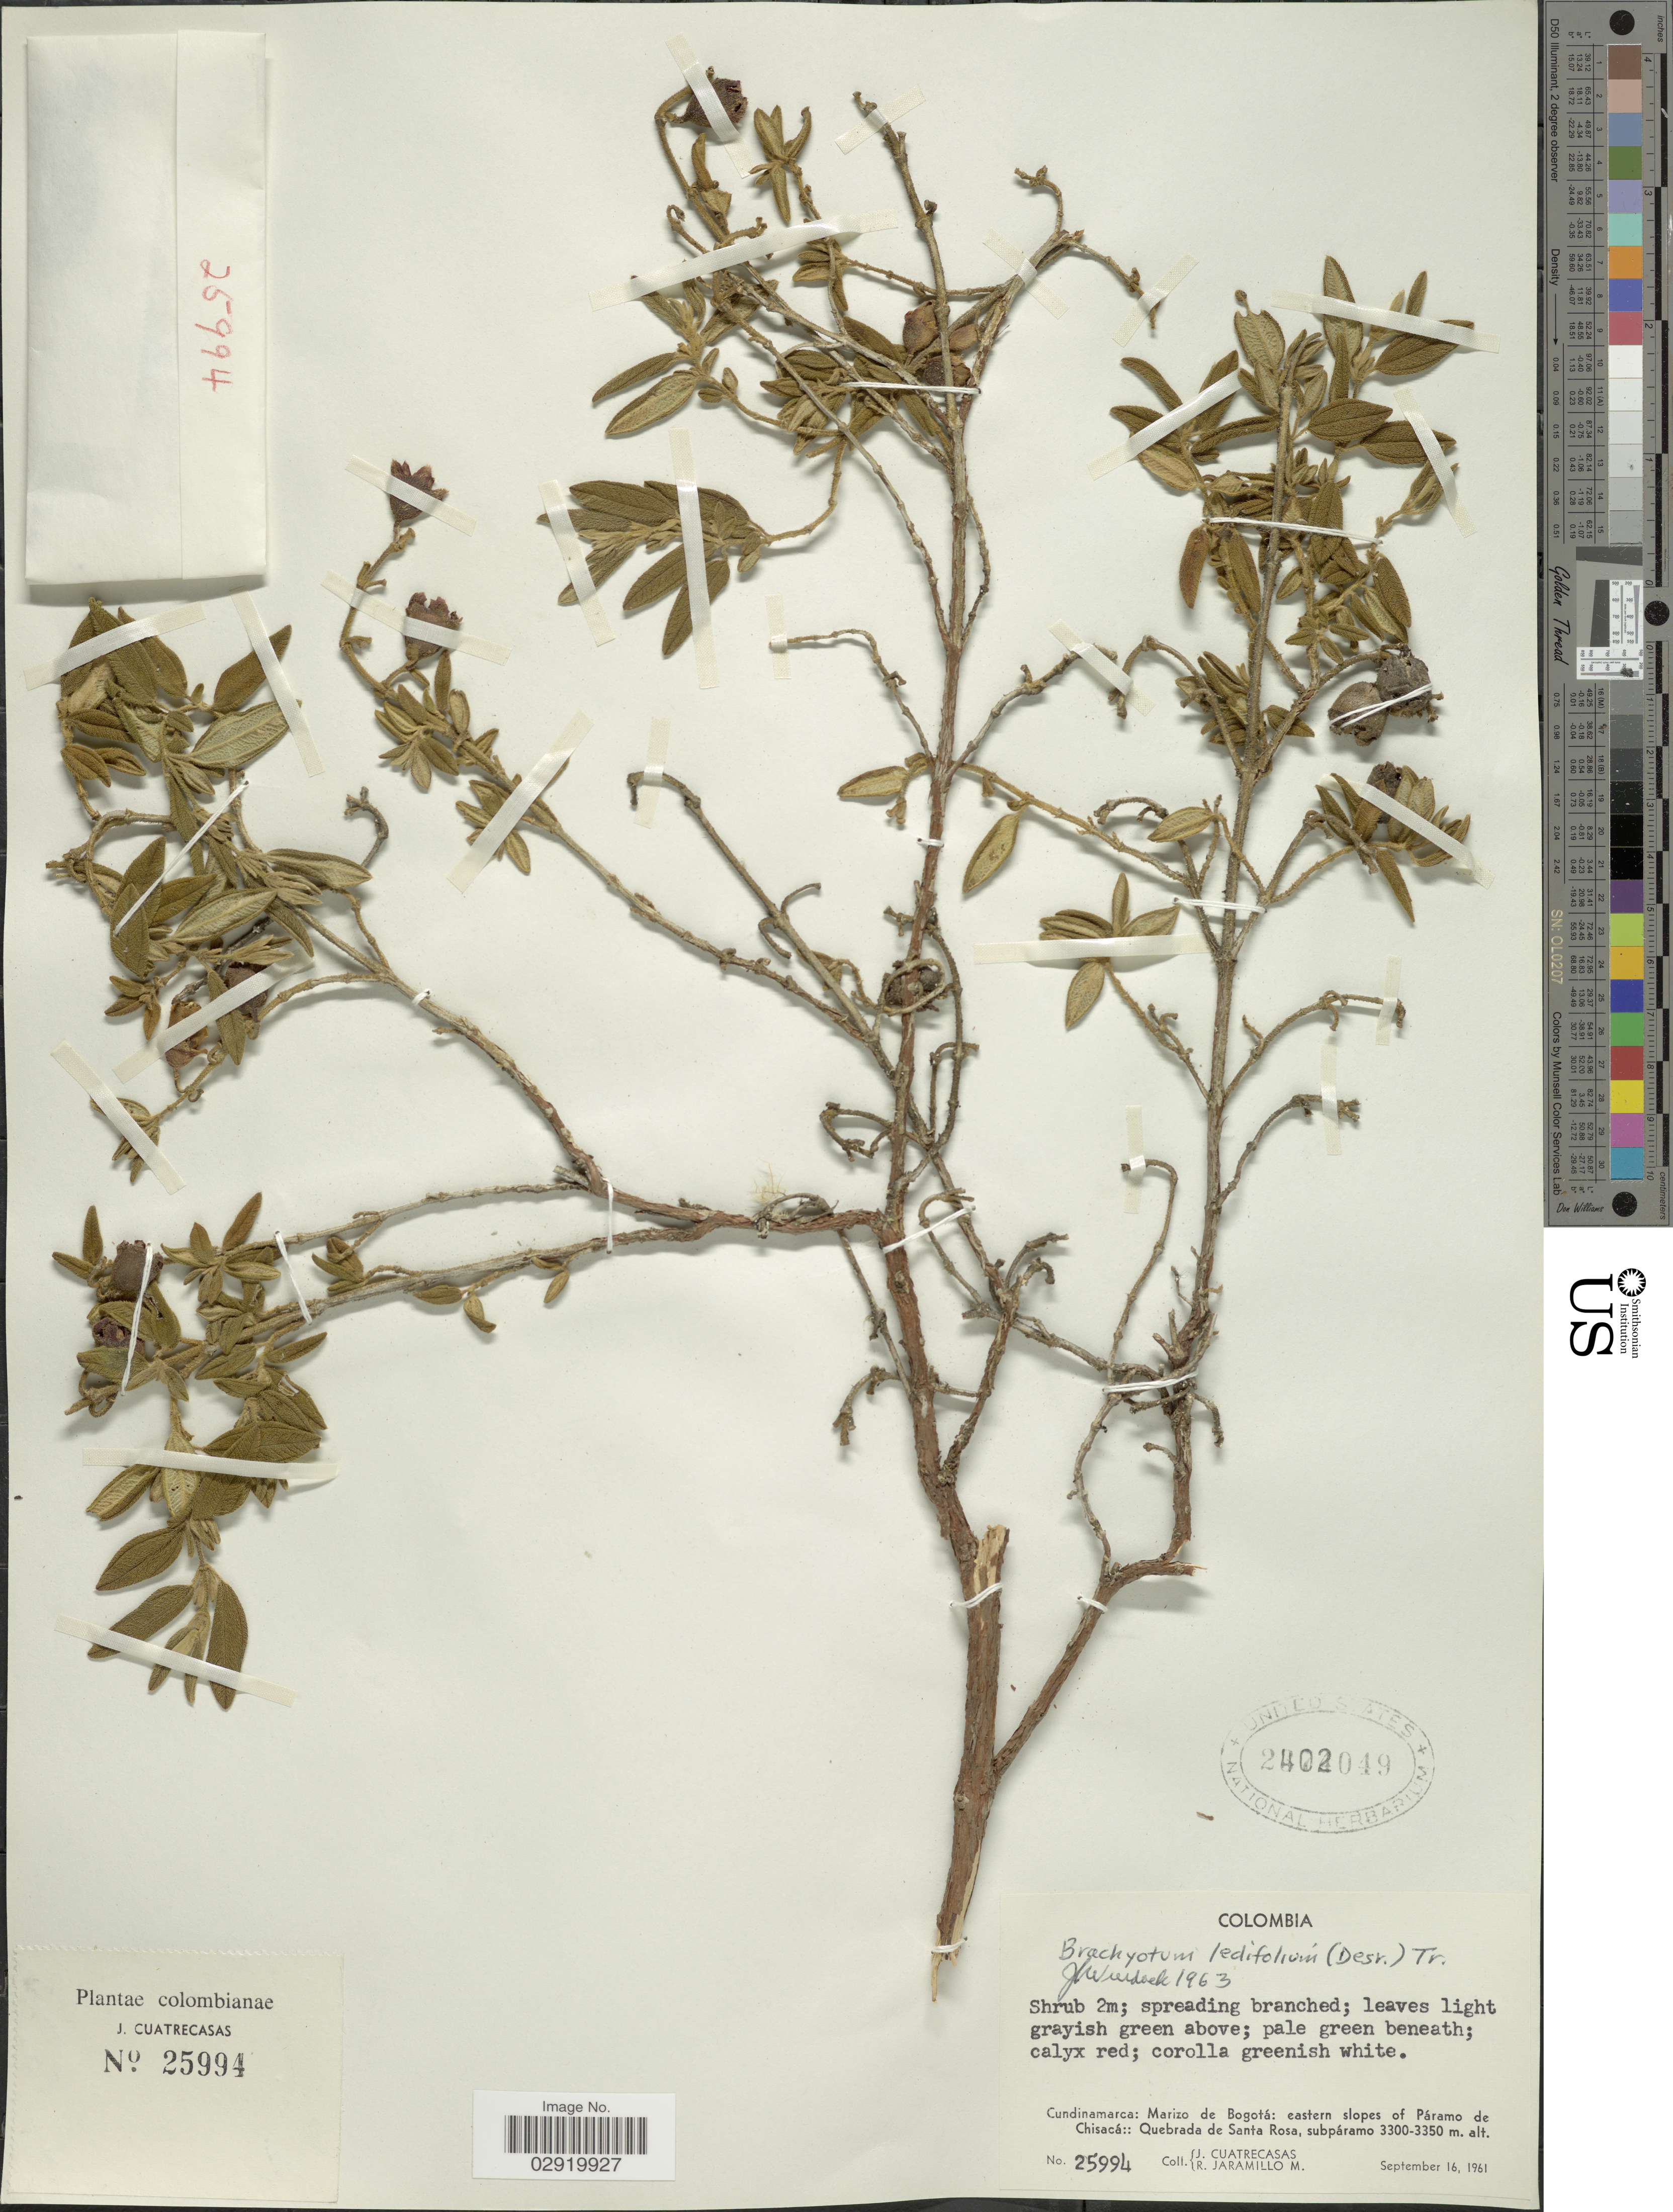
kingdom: Plantae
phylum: Tracheophyta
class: Magnoliopsida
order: Myrtales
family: Melastomataceae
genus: Brachyotum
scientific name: Brachyotum ledifolium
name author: (Desr.) Triana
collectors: J. Cuatrecasas & R. Jaramillo M.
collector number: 25994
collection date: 1961-09-16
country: Colombia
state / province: Cundinamarca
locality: Marizo de Bogotá: eastern slopes of Páramo de Chisacá: Quebrada de Santa Rosa, subpáramo.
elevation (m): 3300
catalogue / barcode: US 2402049